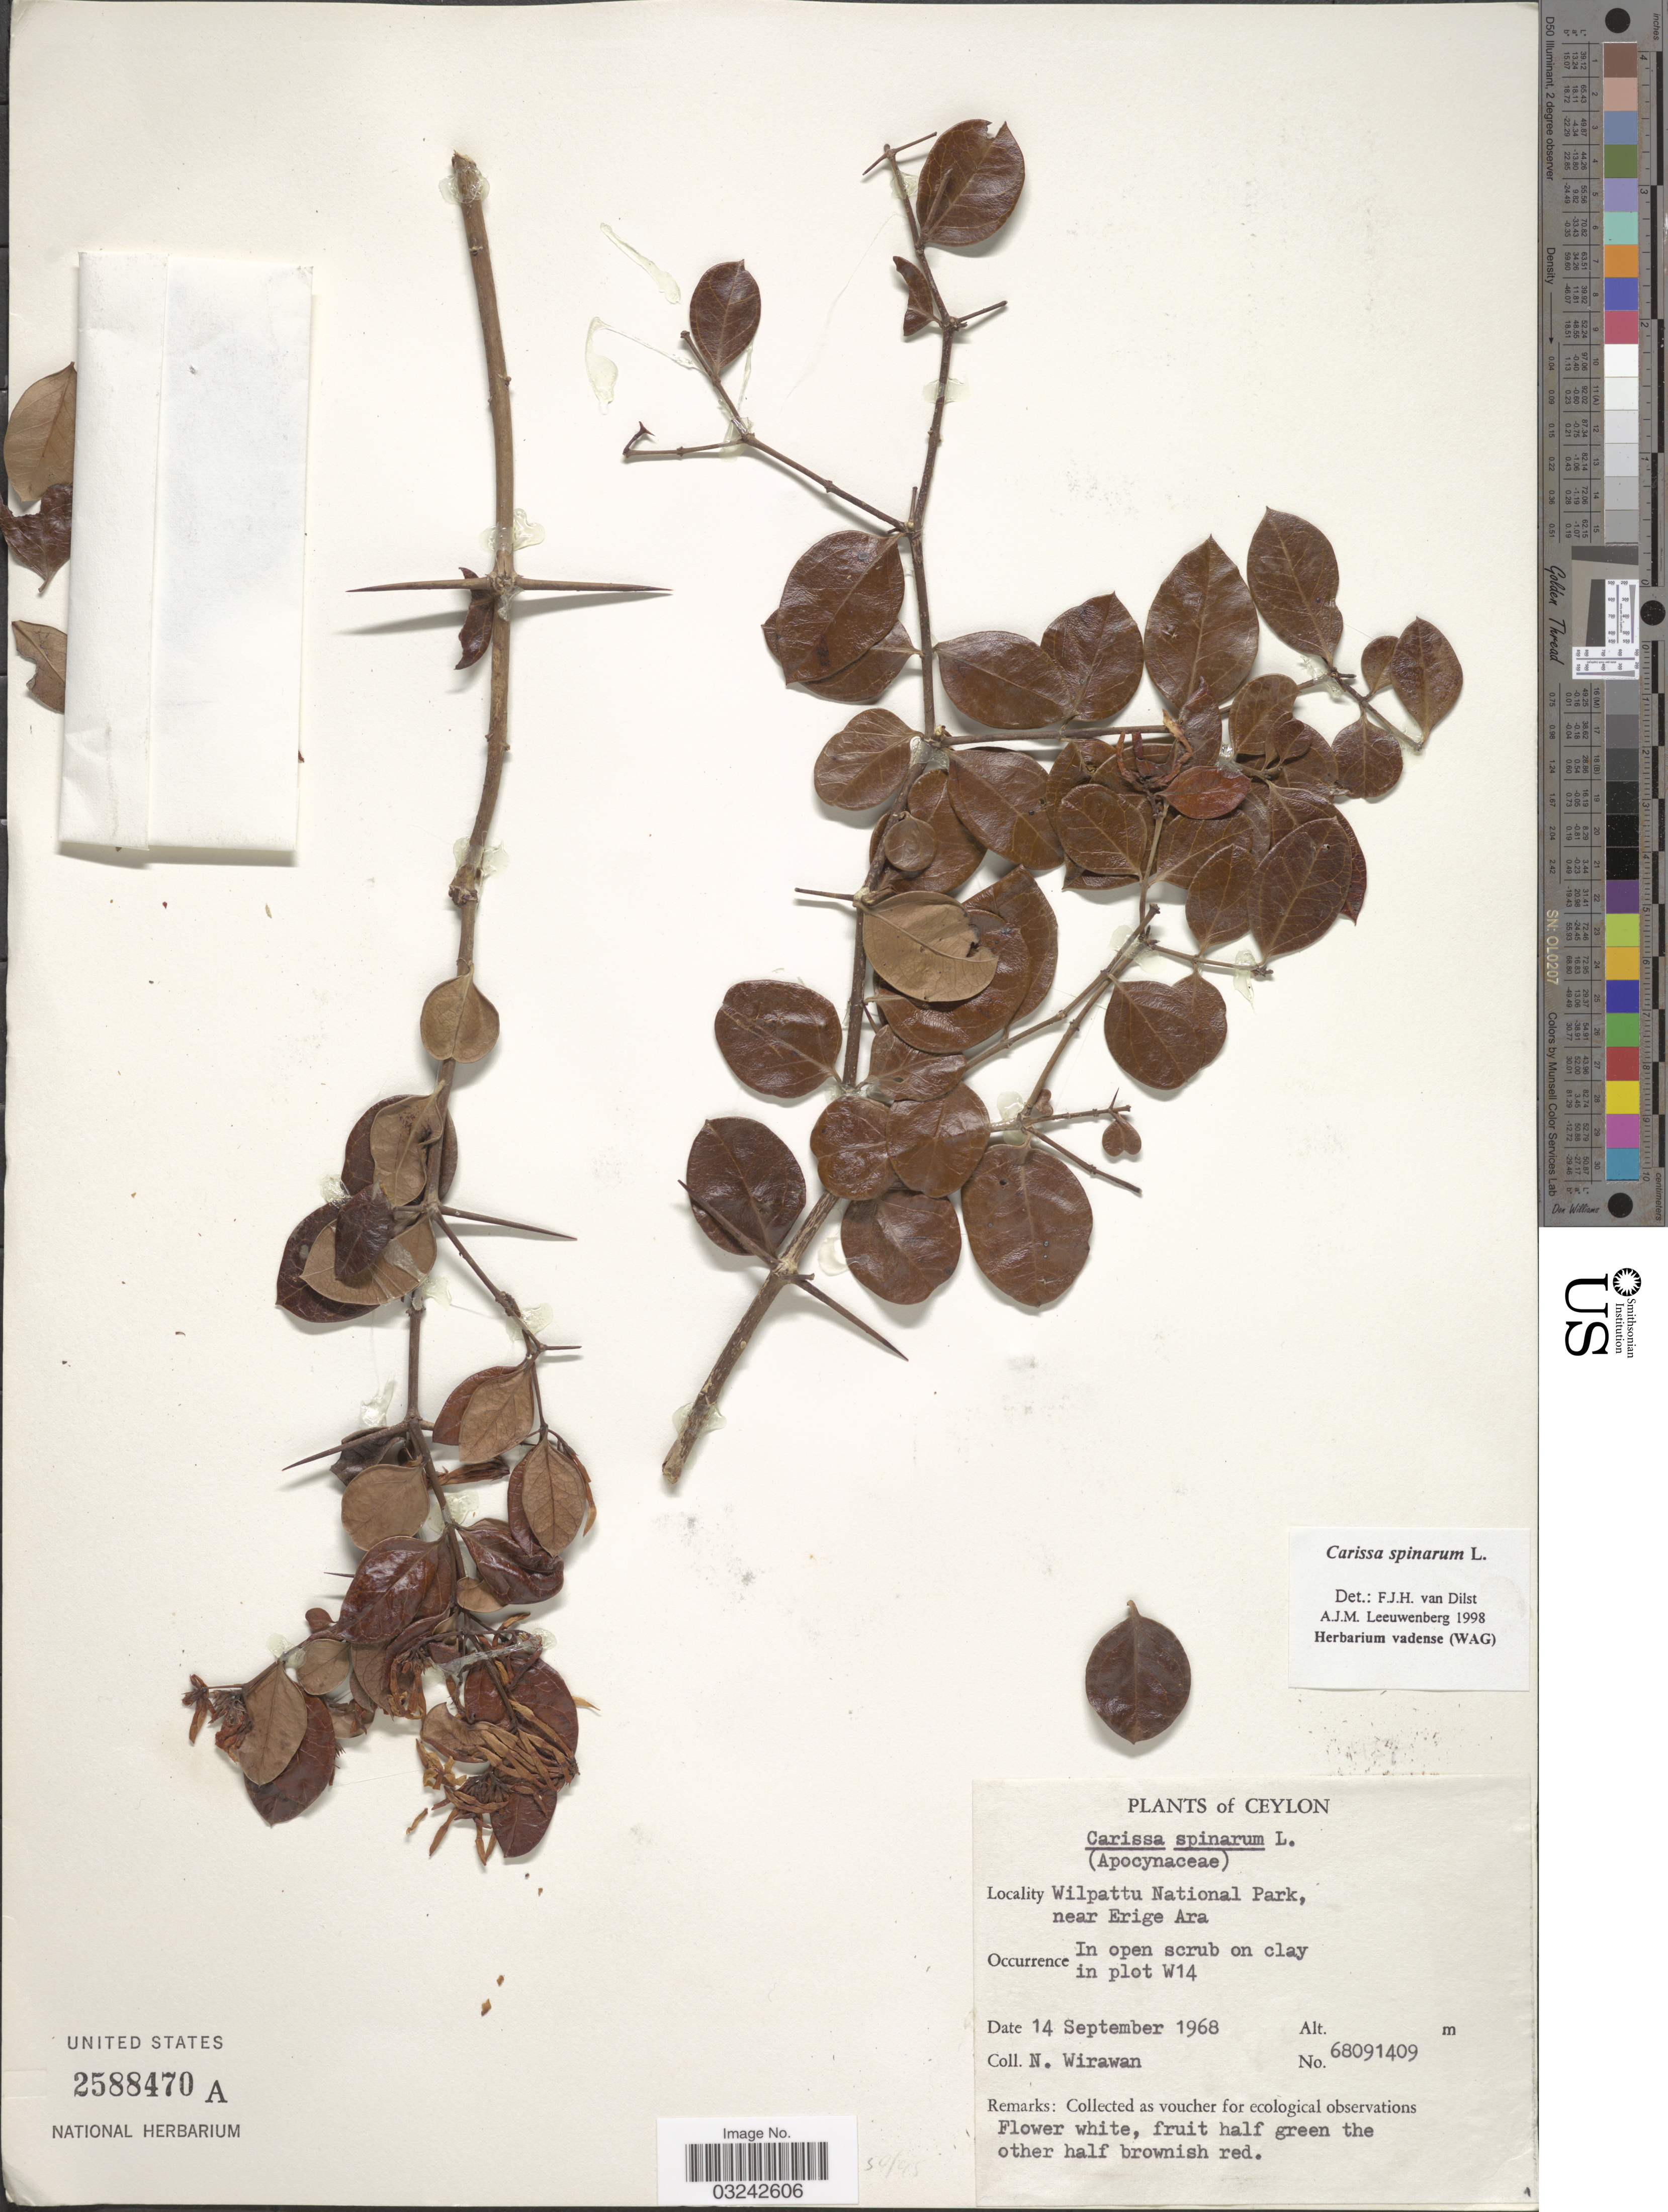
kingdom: Plantae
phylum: Tracheophyta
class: Magnoliopsida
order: Gentianales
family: Apocynaceae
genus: Carissa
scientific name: Carissa spinarum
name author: L.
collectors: N. Wirawan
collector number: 69091409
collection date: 1968-09-14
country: Sri Lanka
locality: Ceylon. Wilpattu National Park, near Erige Ara. Plot W14.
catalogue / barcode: US 2588470A